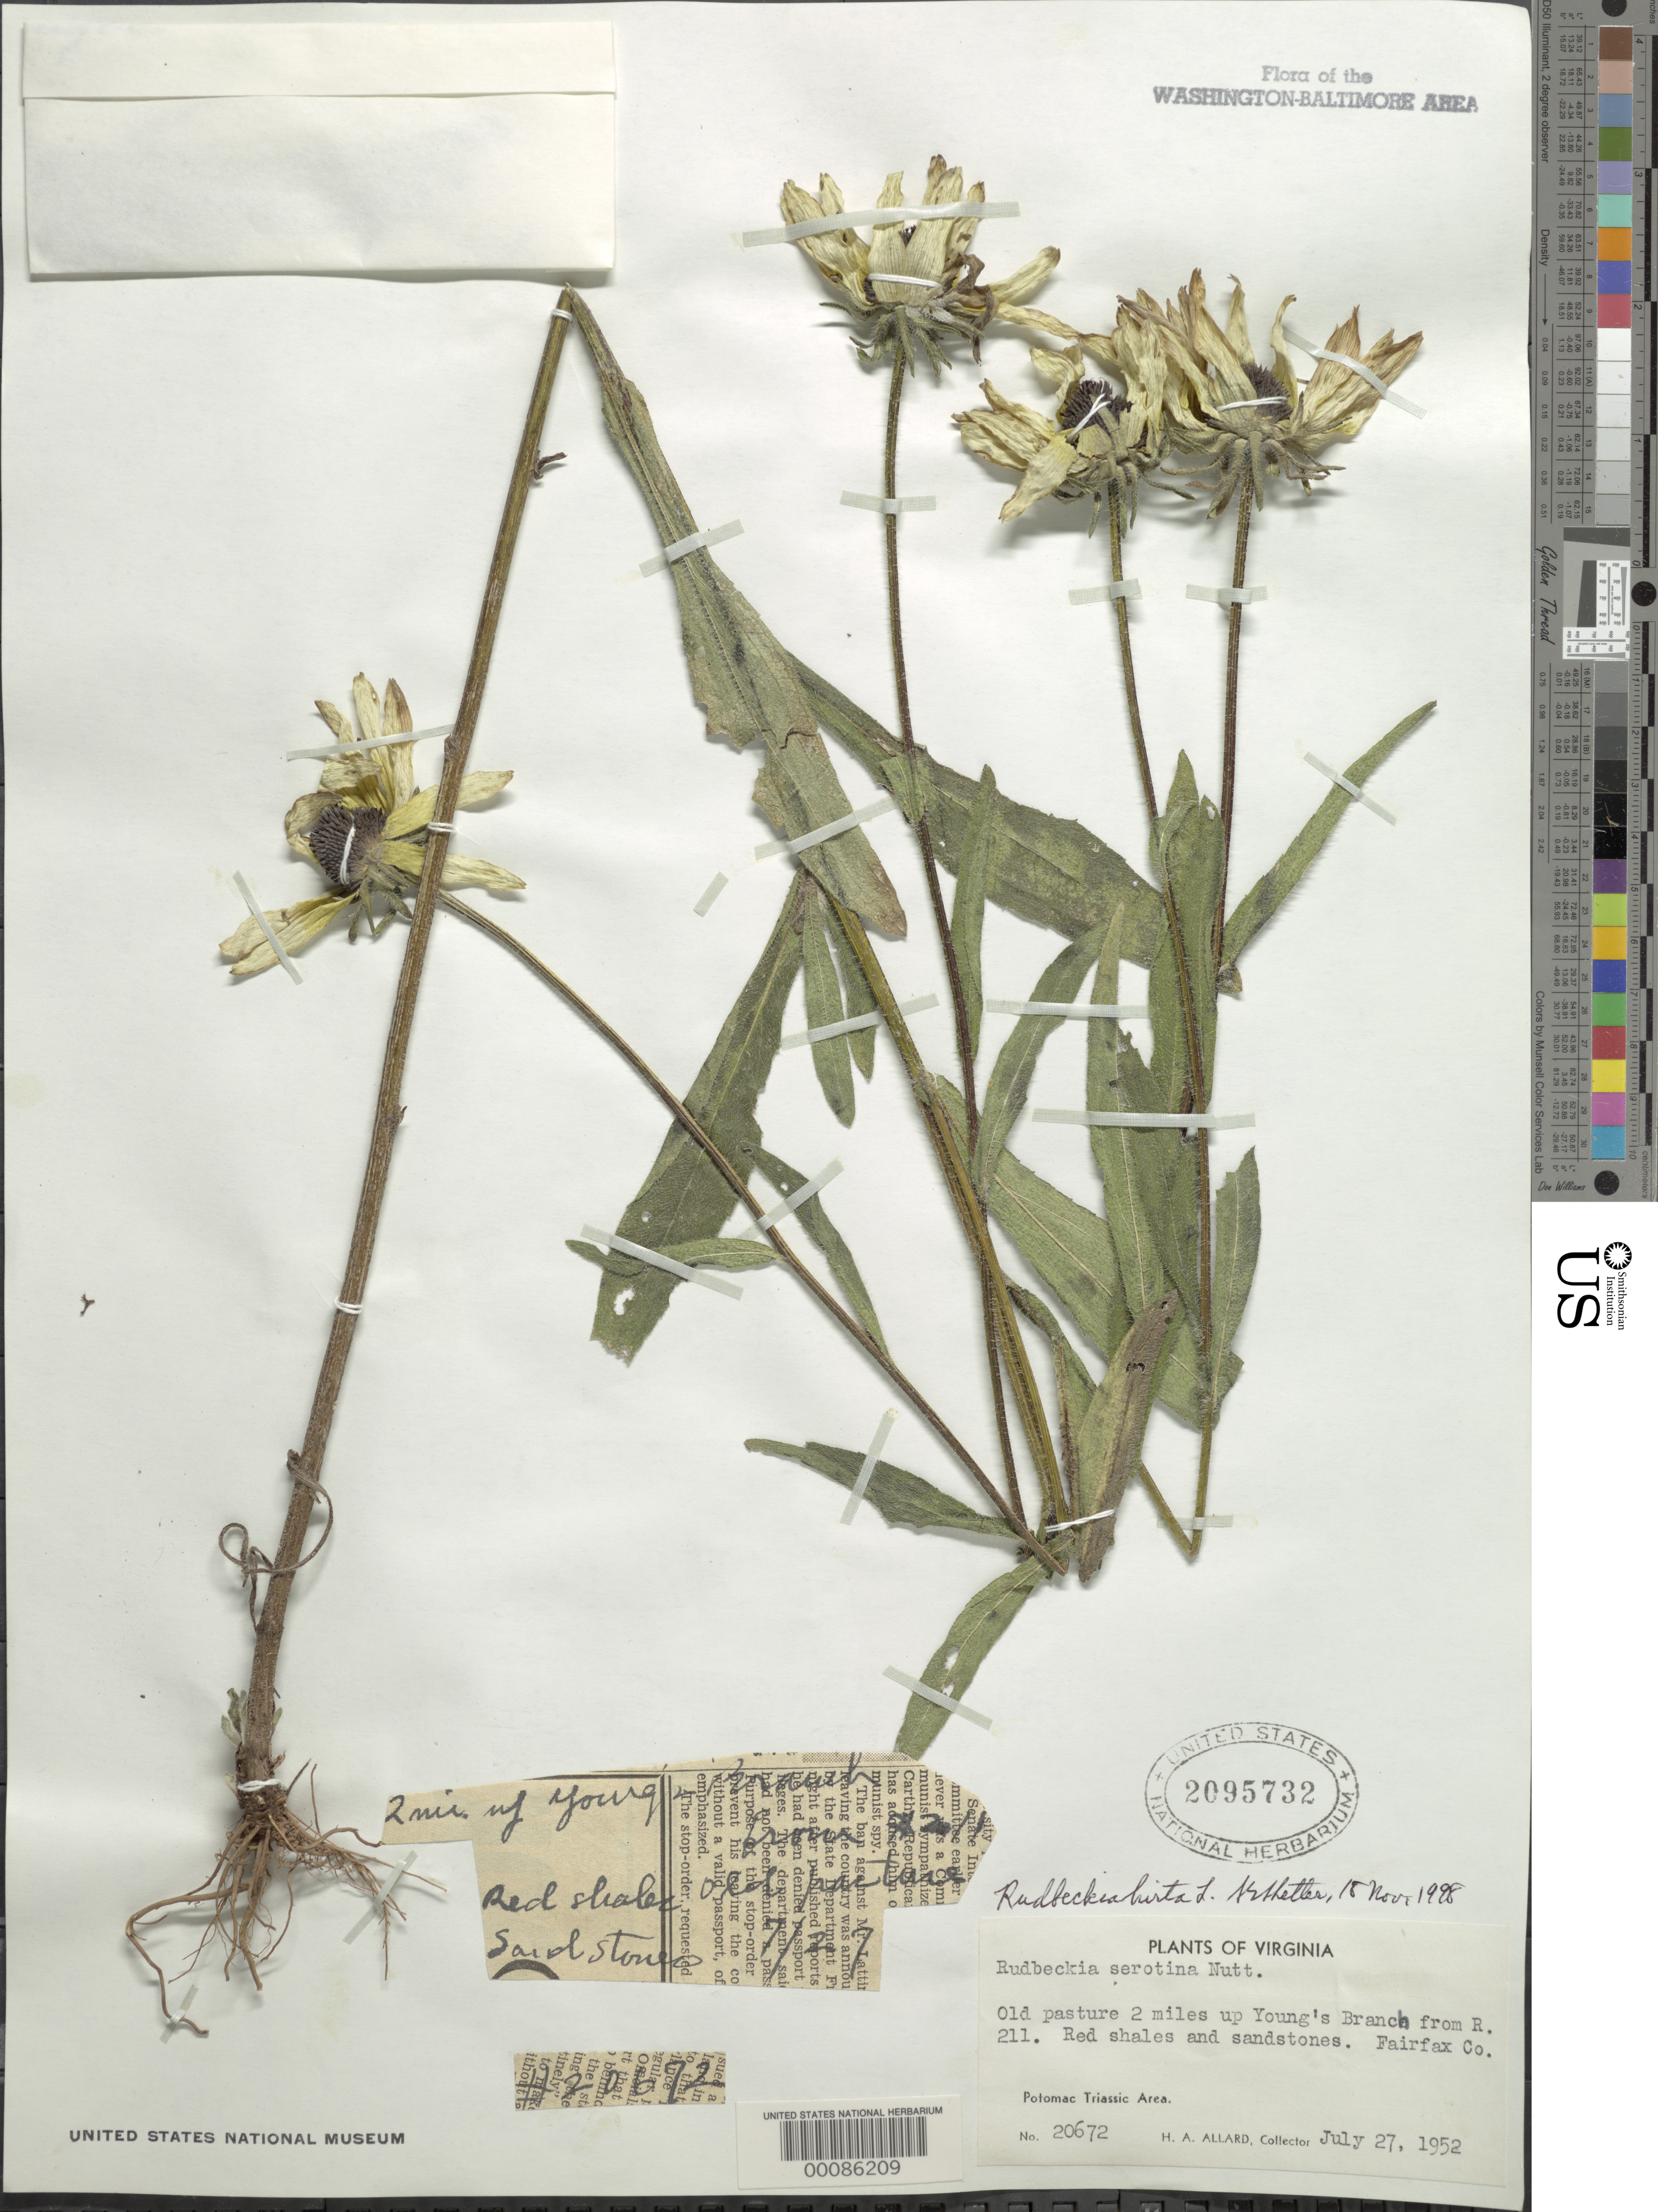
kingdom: Plantae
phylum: Tracheophyta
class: Magnoliopsida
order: Asterales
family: Asteraceae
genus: Rudbeckia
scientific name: Rudbeckia hirta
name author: L.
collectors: H. A. Allard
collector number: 20672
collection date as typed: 27 Jul 1952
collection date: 1952-07-27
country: United States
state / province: Virginia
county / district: Fairfax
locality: Upstream from Rt. 211 on Youngs Branch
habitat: Old pasture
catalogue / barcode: US 2095732